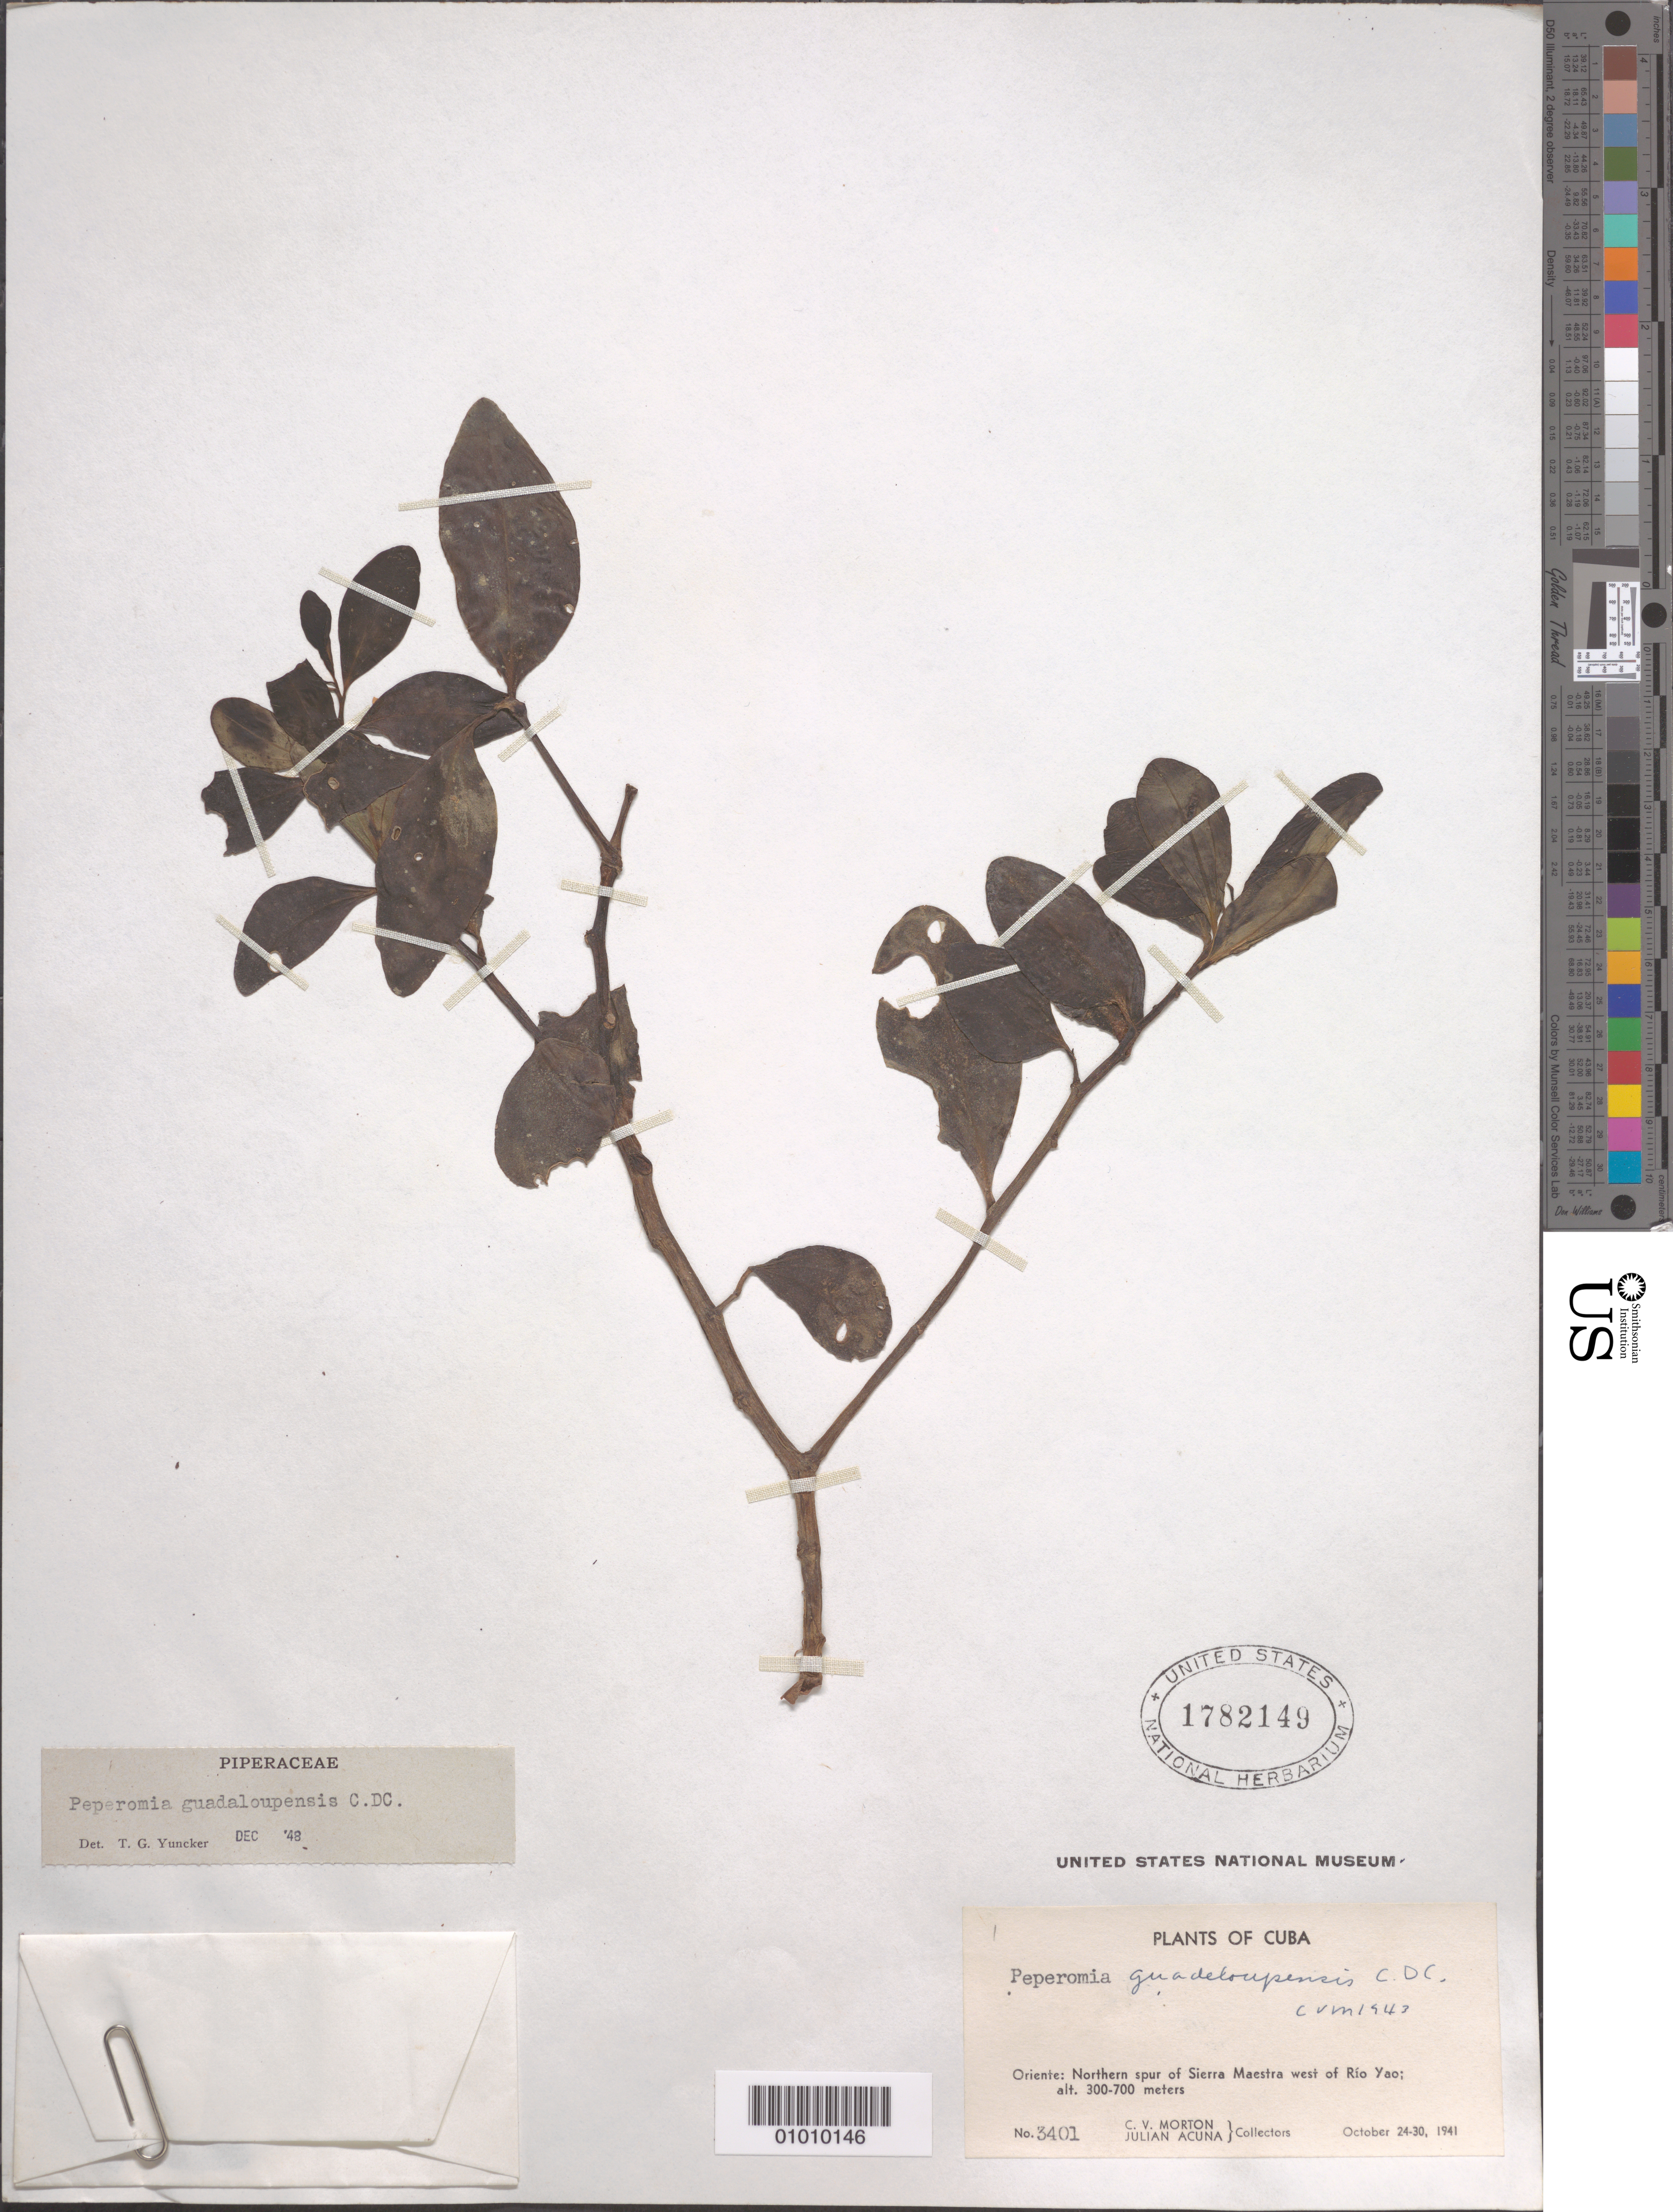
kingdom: Plantae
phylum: Tracheophyta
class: Magnoliopsida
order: Piperales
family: Piperaceae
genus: Peperomia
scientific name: Peperomia guadaloupensis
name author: C. DC.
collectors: C. V. Morton & J. Acuña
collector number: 3401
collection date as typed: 24 Oct 1941 to 30 Oct 1941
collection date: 1941-10-24/1941-10-30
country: Cuba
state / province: Oriente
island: Cuba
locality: Oriente: Northern spur of Sierra Maestra W of Rio Yao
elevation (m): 300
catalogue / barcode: US 1782149